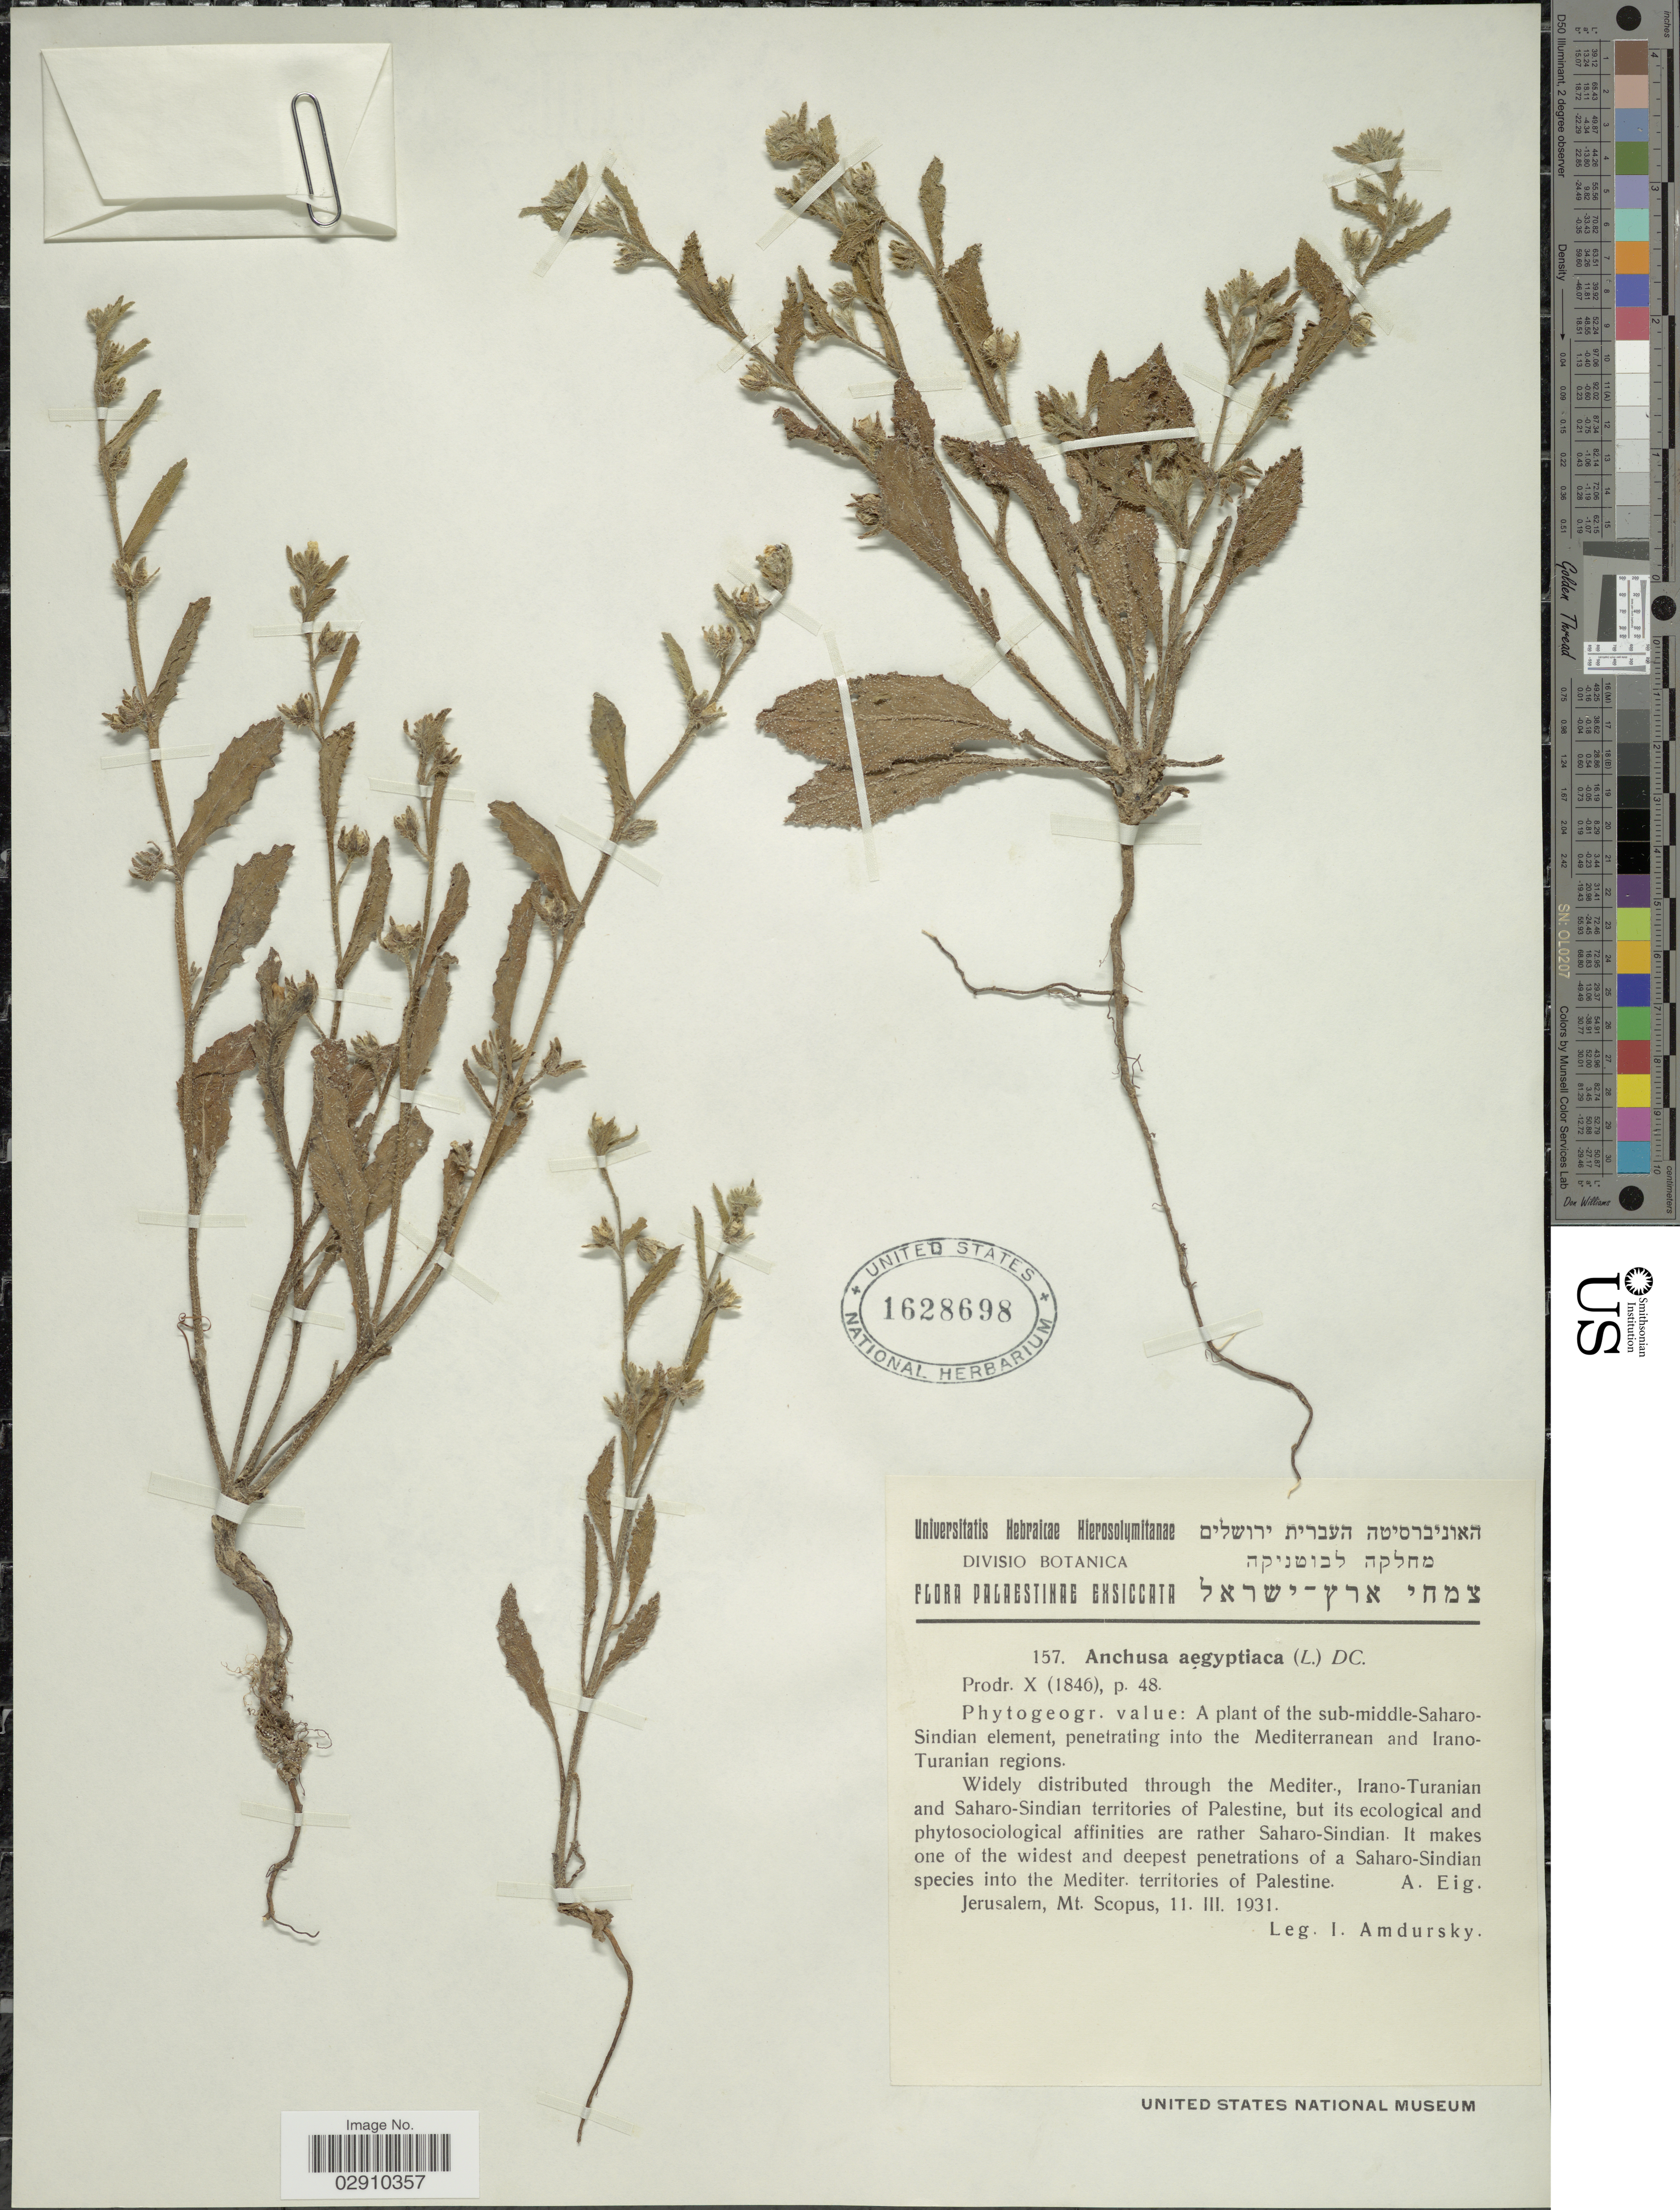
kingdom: Plantae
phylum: Tracheophyta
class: Magnoliopsida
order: Boraginales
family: Boraginaceae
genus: Anchusa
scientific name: Anchusa aegyptiaca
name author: (L.) A. DC.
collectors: I. Amdursky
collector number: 157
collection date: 1931-03-11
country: Israel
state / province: Jerusalem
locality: Palaestinae, through the Mediter, Irano-Turanian and Saharo-Sindian territories of Palestine, territories of Palestine. Mt. Scopus.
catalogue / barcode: US 1628698